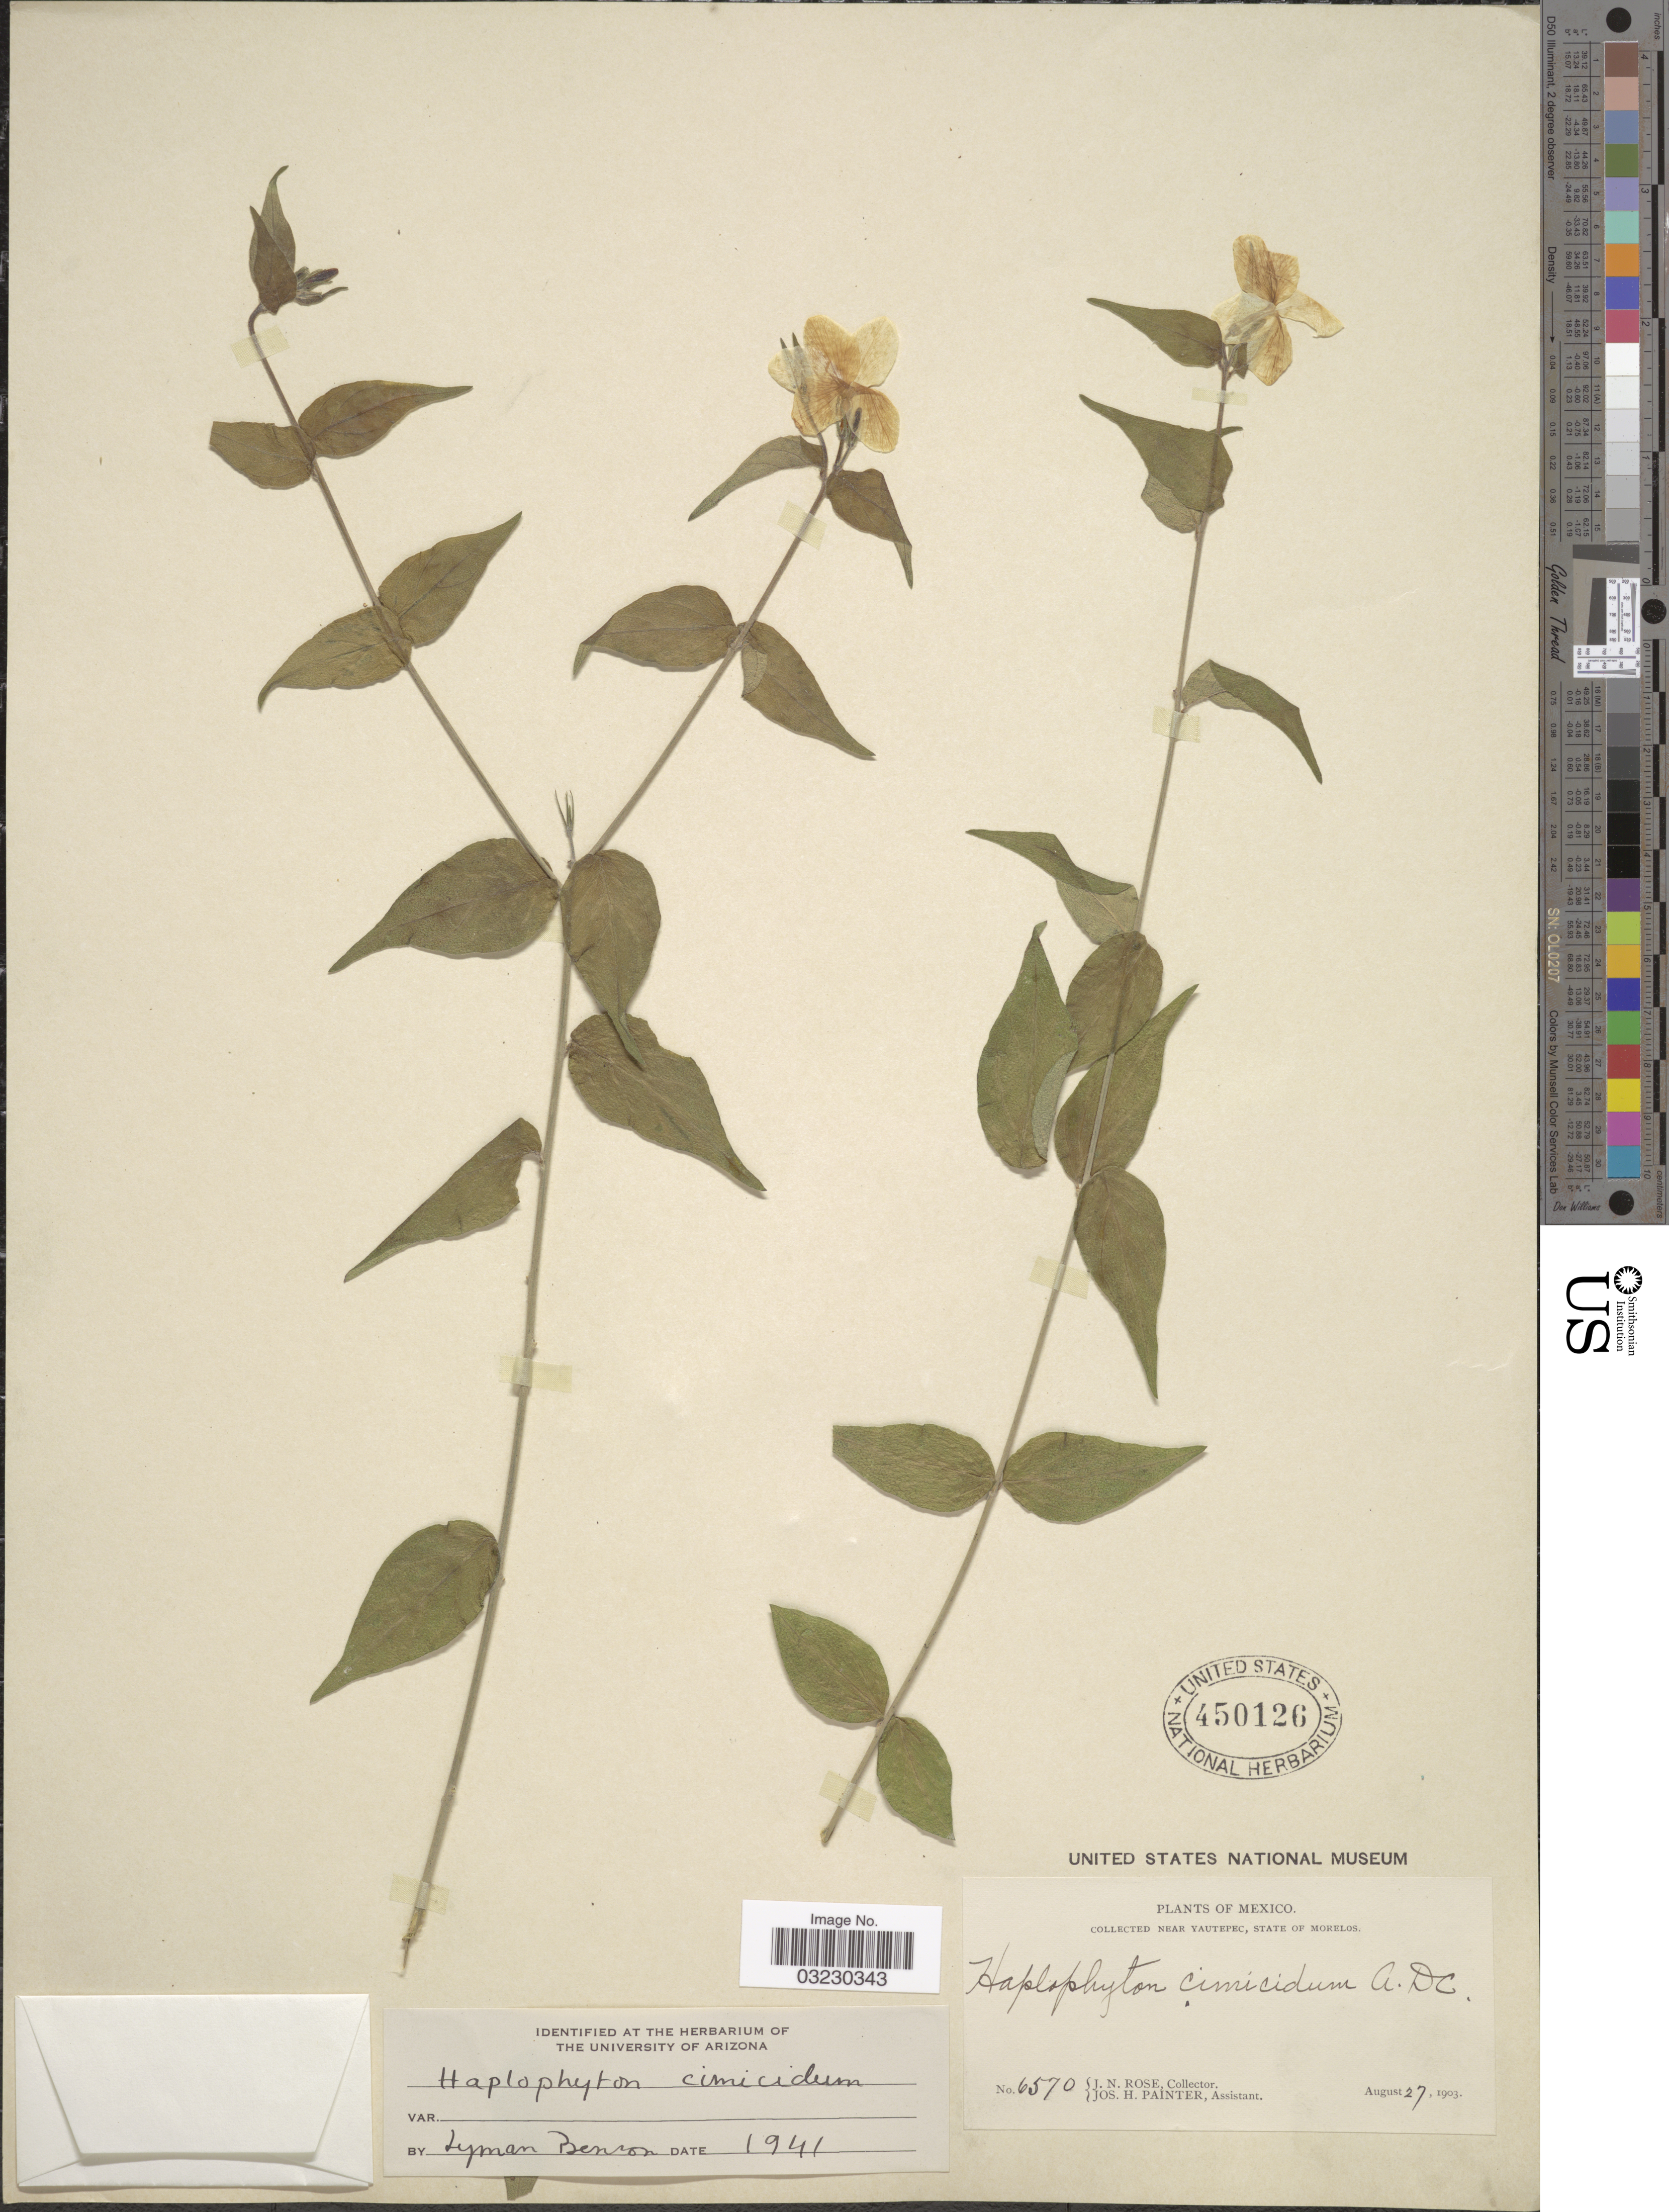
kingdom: Plantae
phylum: Tracheophyta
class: Magnoliopsida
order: Gentianales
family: Apocynaceae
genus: Haplophyton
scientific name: Haplophyton cimicidum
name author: A. DC.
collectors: J. N. Rose & J. H. Painter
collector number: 6570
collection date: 1903-08-27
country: Mexico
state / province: Morelos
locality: Near Yautepec, State of Morelos.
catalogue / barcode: US 450126